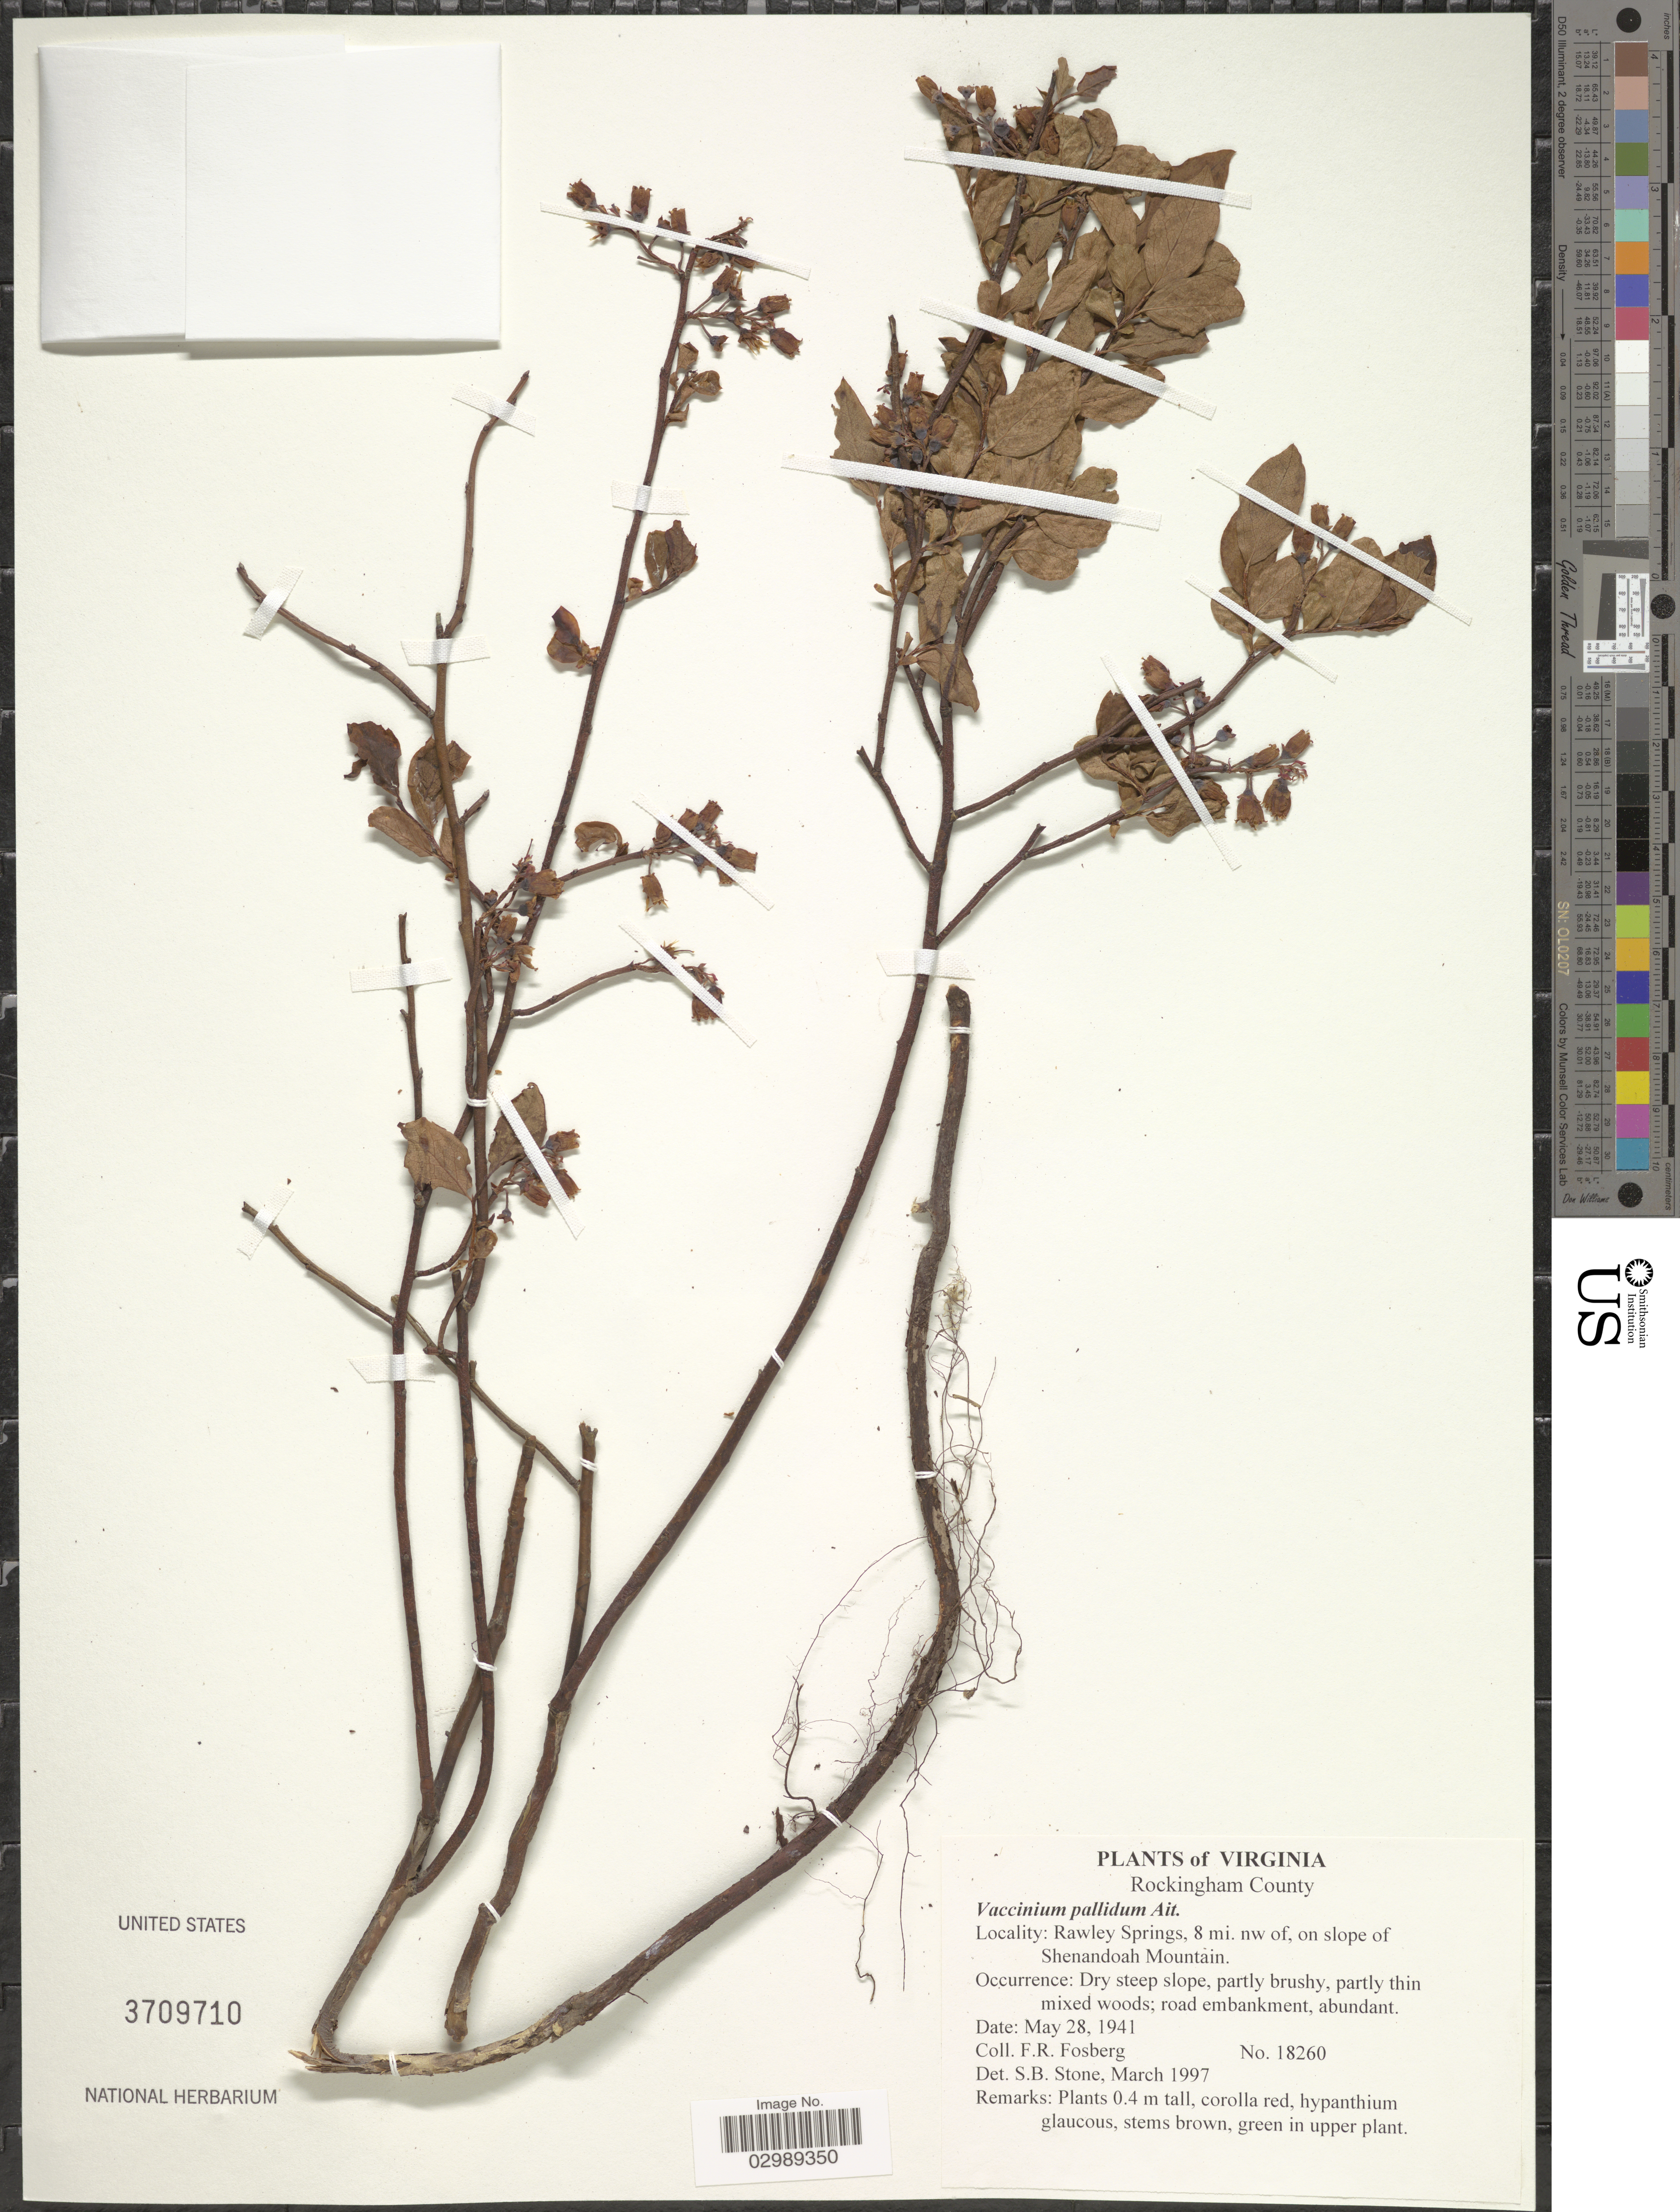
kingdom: Plantae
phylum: Tracheophyta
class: Magnoliopsida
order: Ericales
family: Ericaceae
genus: Vaccinium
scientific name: Vaccinium pallidum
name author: Aiton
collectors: F. R. Fosberg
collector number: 18260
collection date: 1941-05-28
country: United States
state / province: Virginia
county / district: Rockingham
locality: Rockingham County, Rawley Springs, 8 mi. nw of, on slope of Shenandoah Mountain.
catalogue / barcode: US 3709710